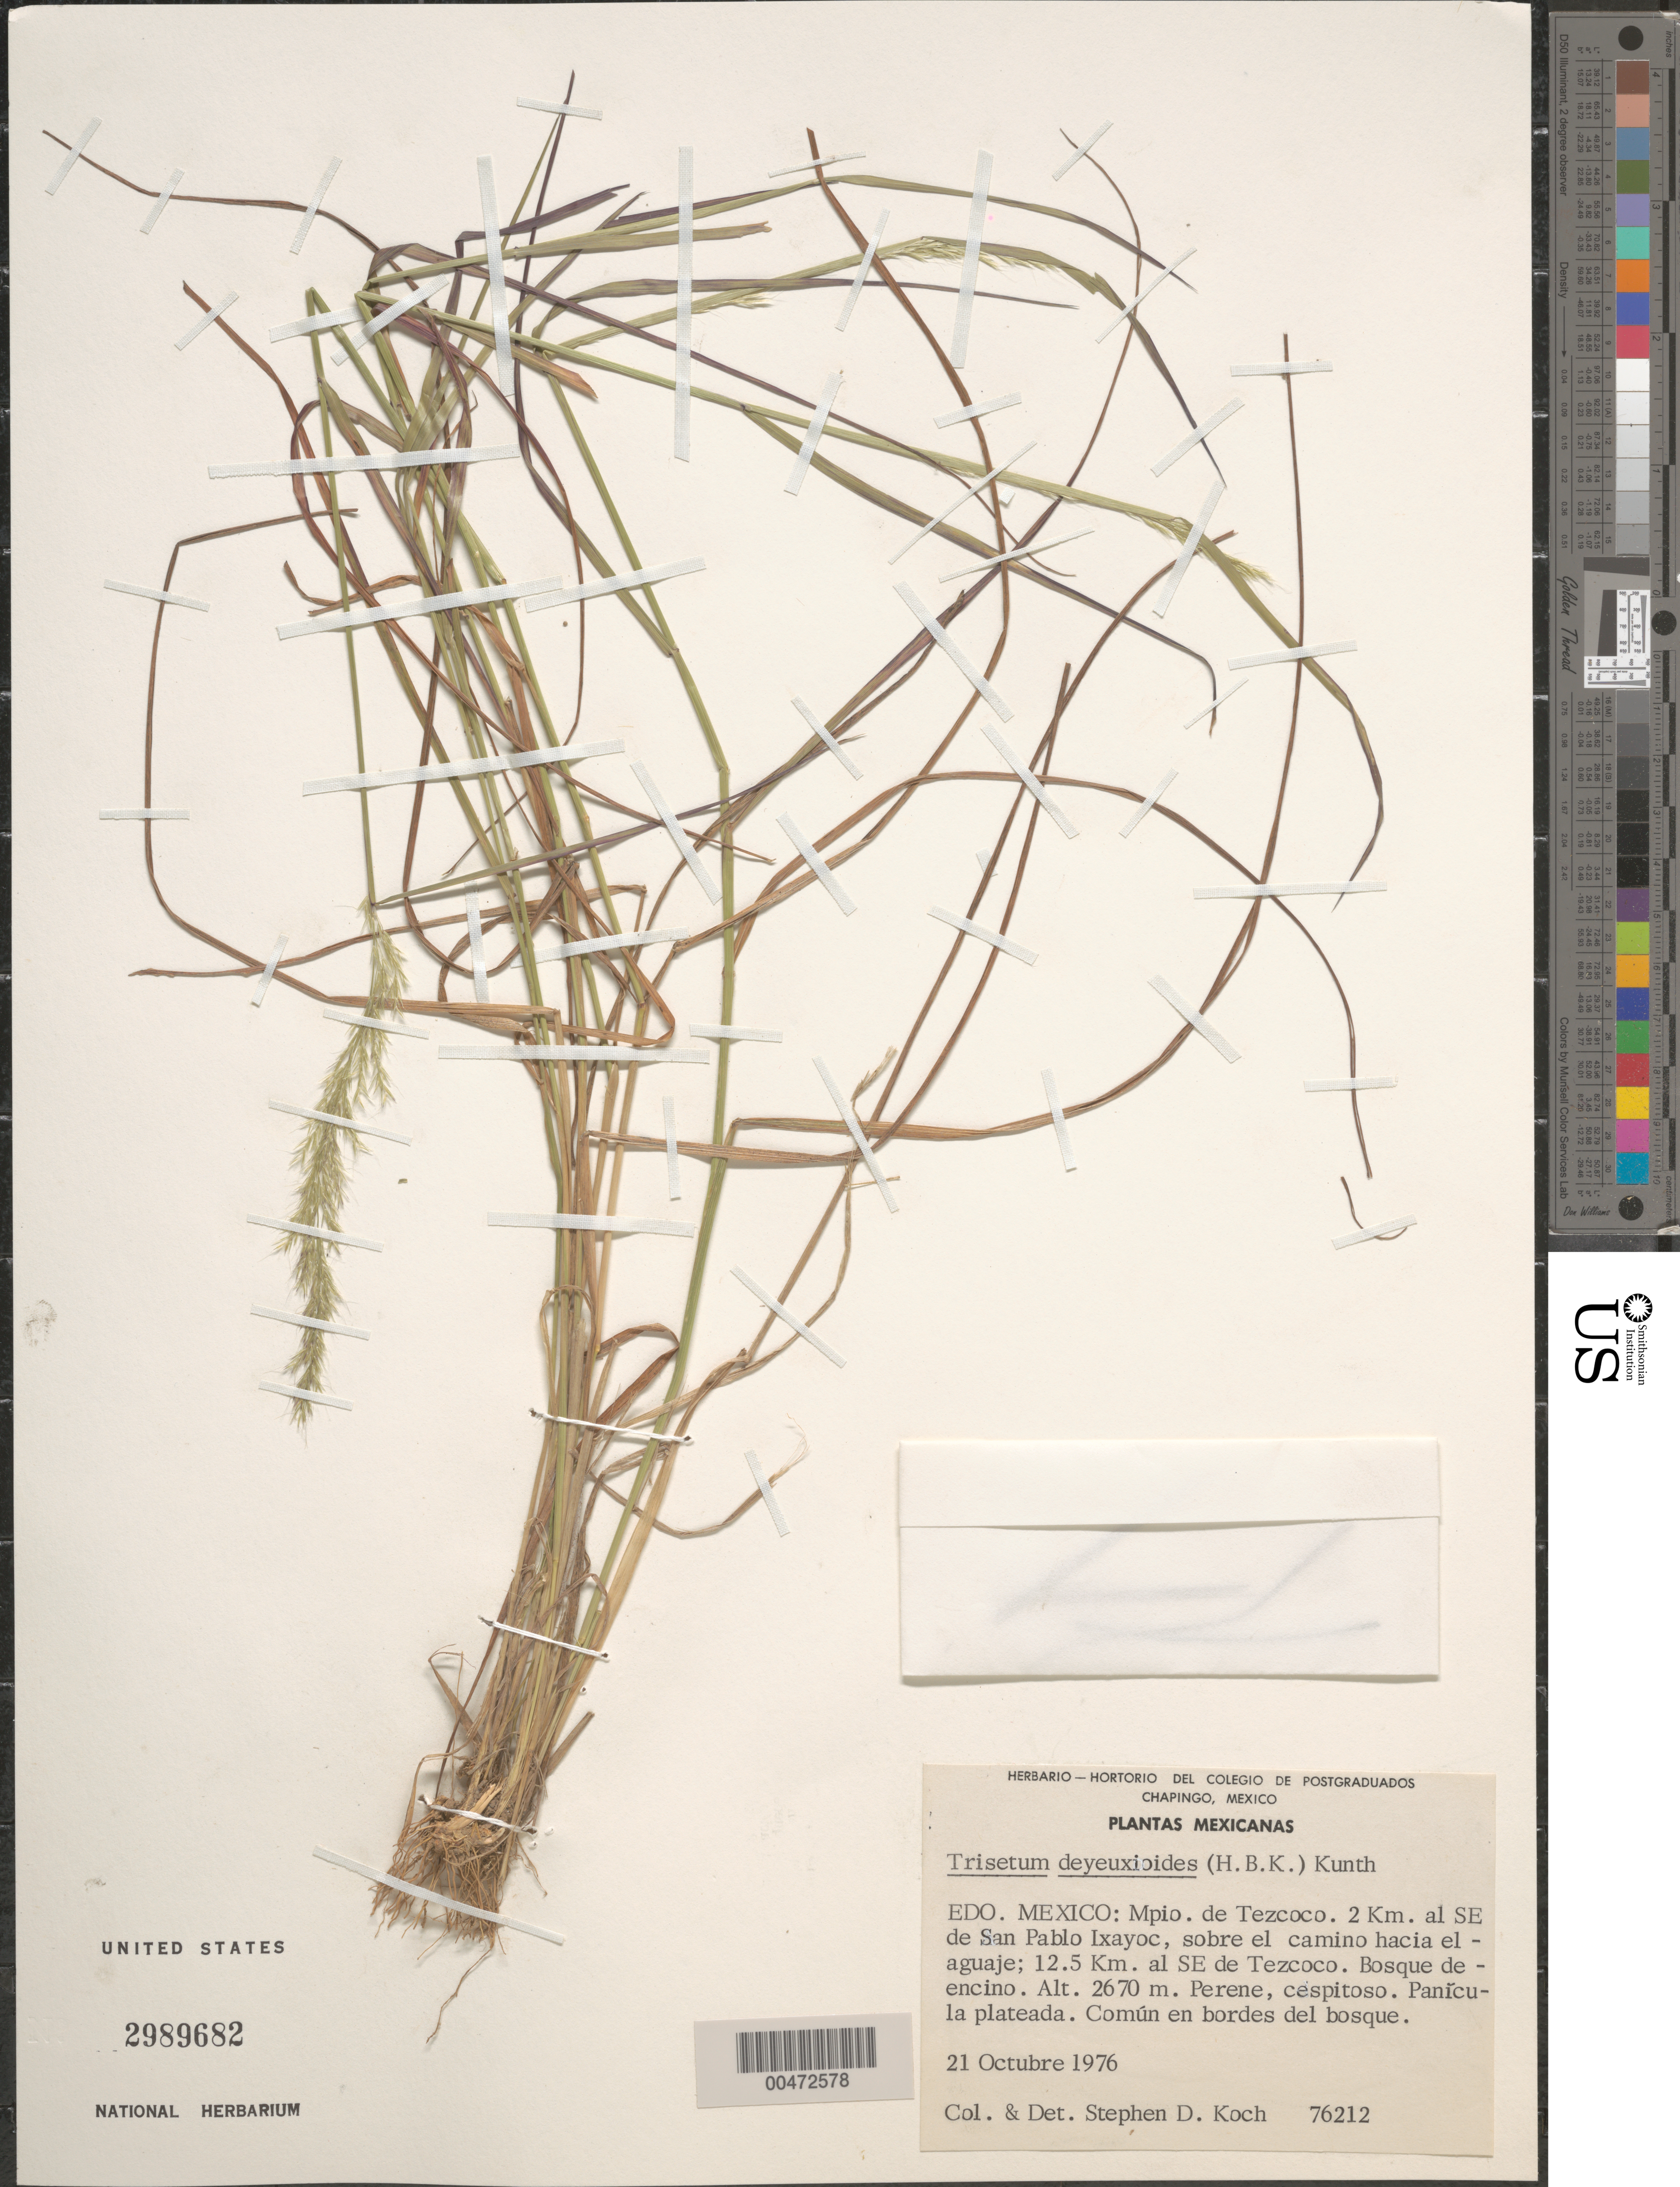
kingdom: Plantae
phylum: Tracheophyta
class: Liliopsida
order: Poales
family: Poaceae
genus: Trisetum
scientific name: Trisetum deyeuxioides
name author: (Kunth) Kunth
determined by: Koch, S. D.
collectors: S. D. Koch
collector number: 76212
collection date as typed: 21 Oct 1976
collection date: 1976-10-21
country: Mexico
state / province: México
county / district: Texcoco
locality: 2 km SE of San Pablo Ixayac, along the rd toward the Aguaje, 12.5 km SE of Texcoco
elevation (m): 2670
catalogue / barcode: US 2989682